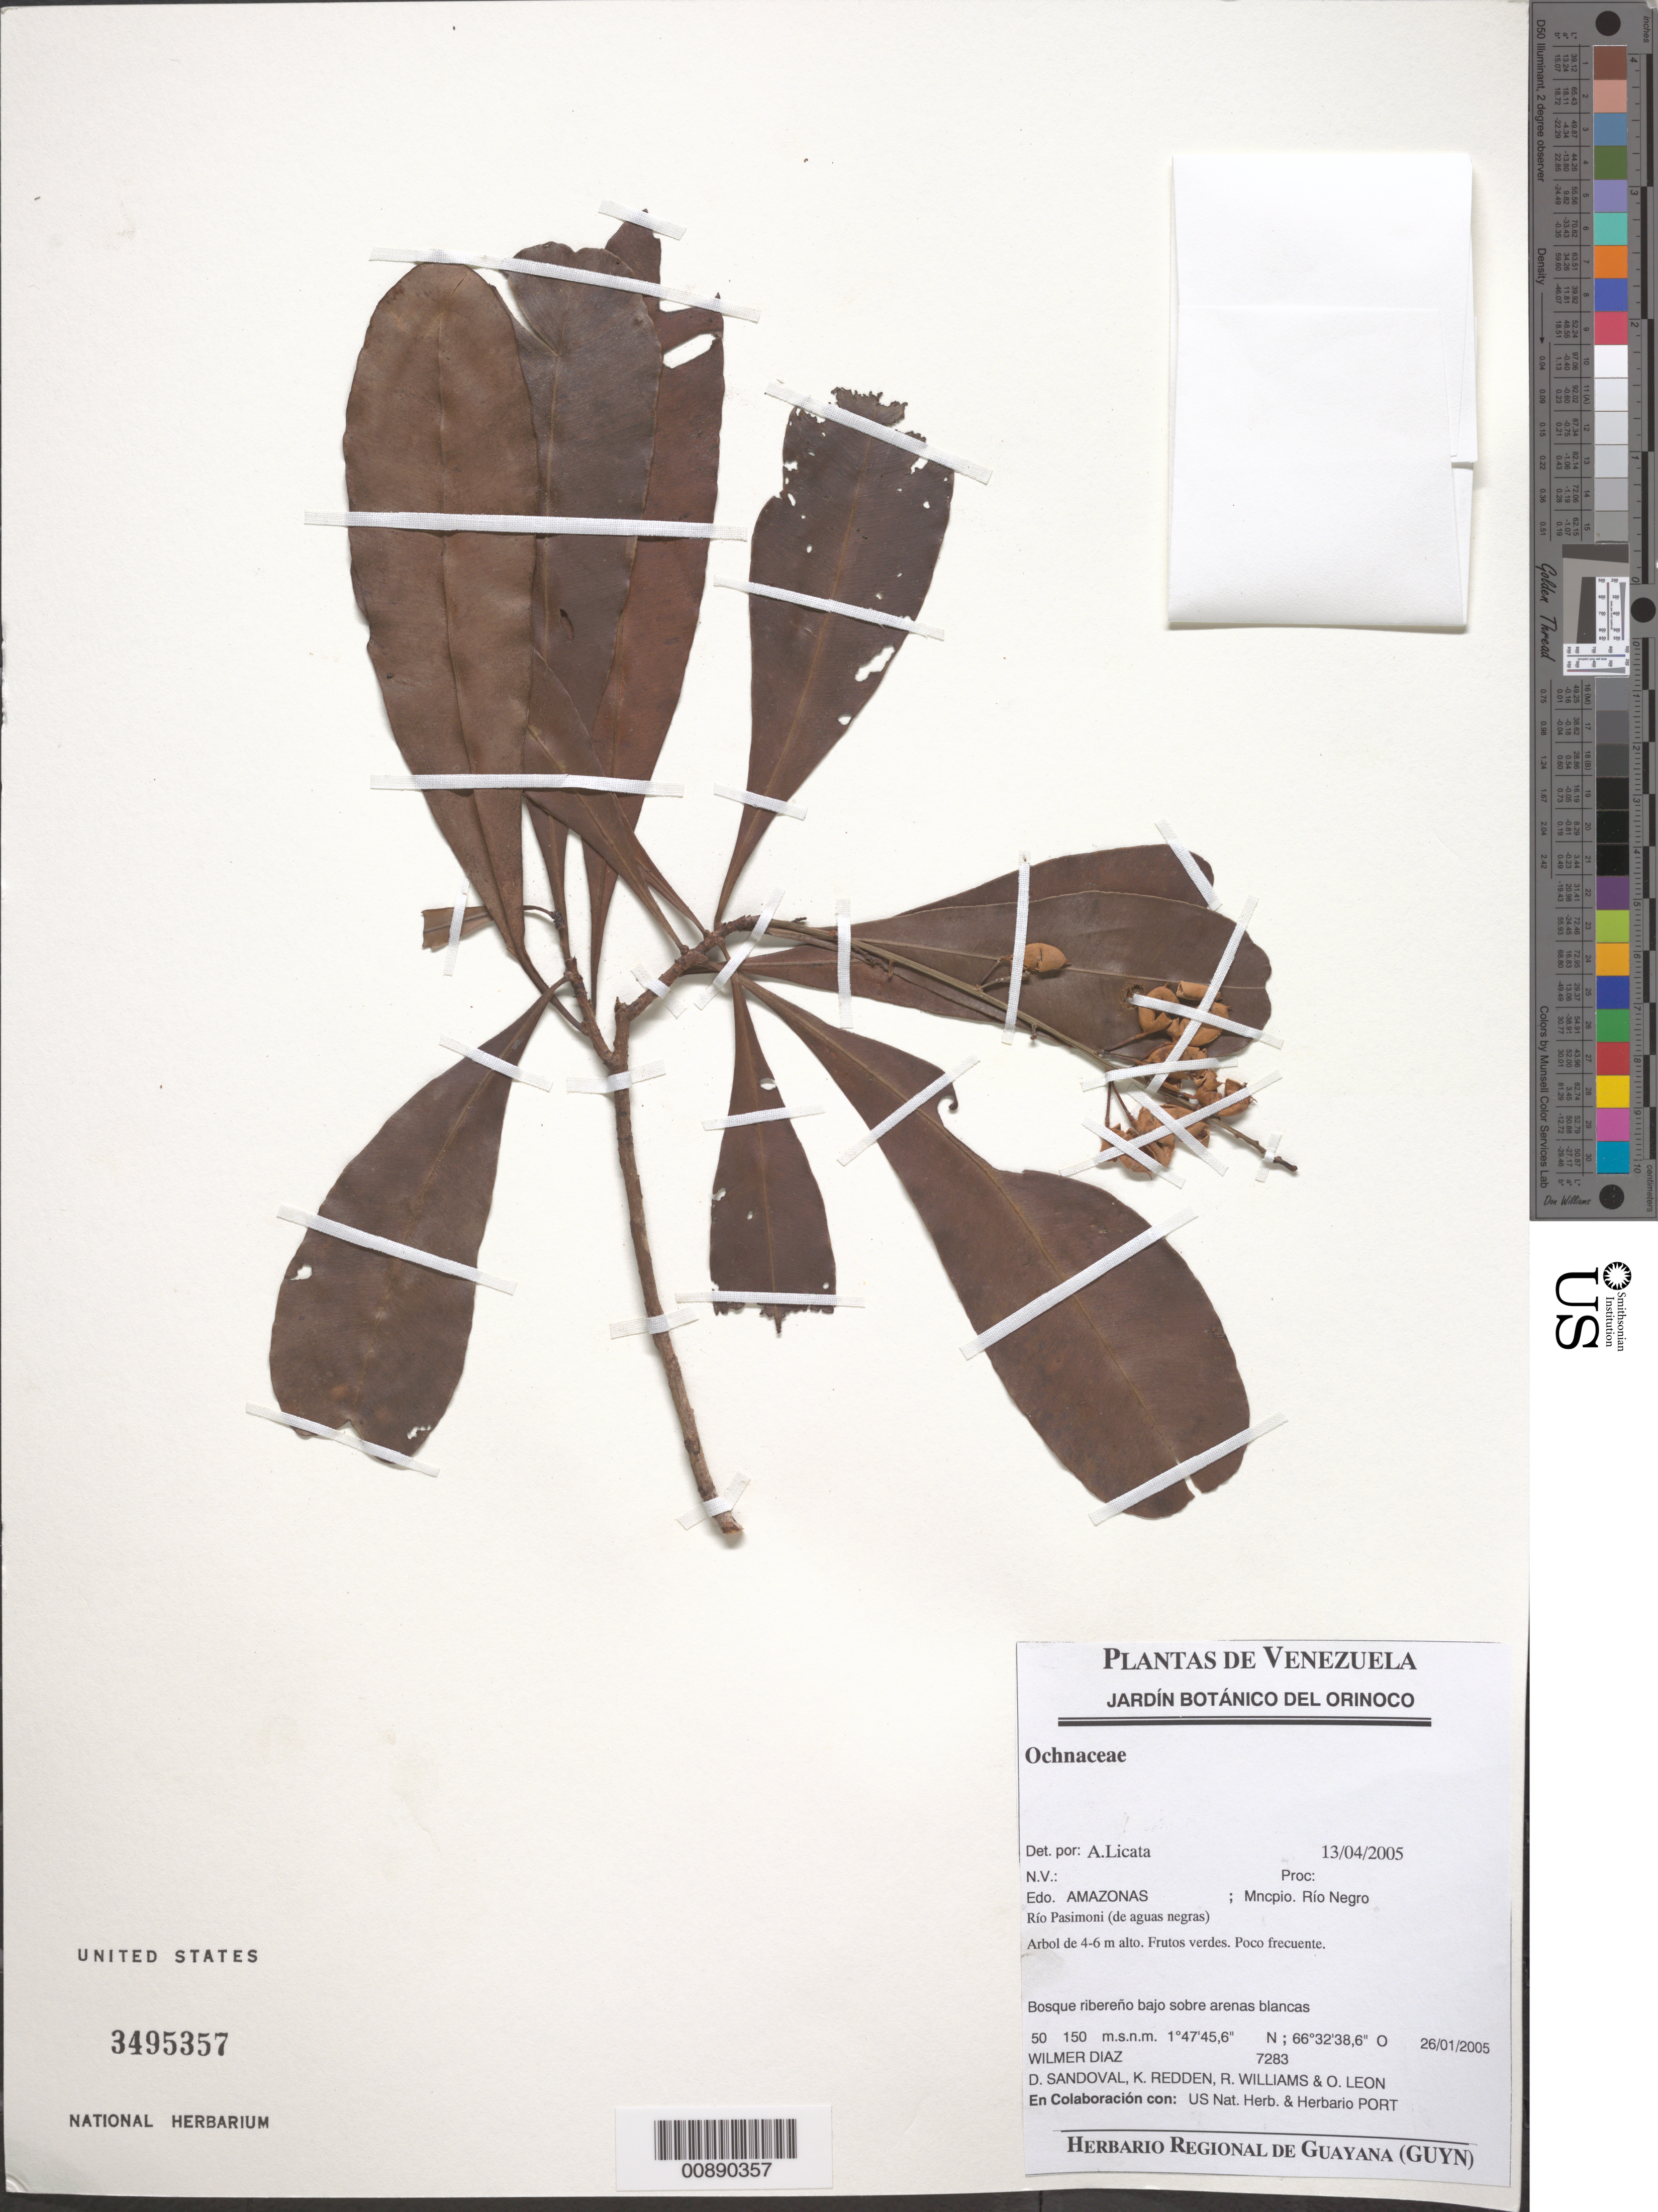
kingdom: Plantae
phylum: Tracheophyta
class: Magnoliopsida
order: Malpighiales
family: Ochnaceae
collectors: W. Díaz P., D. Sandoval, K. M. Redden, R. Williams & O. León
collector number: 7283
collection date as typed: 26-Jan-05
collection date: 2005-01-26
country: Venezuela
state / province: Amazonas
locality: Mun. Río Negro, Río Pasimoni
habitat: Bosque ribereño bajo sobre arenas blancas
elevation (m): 50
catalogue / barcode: US 3495357